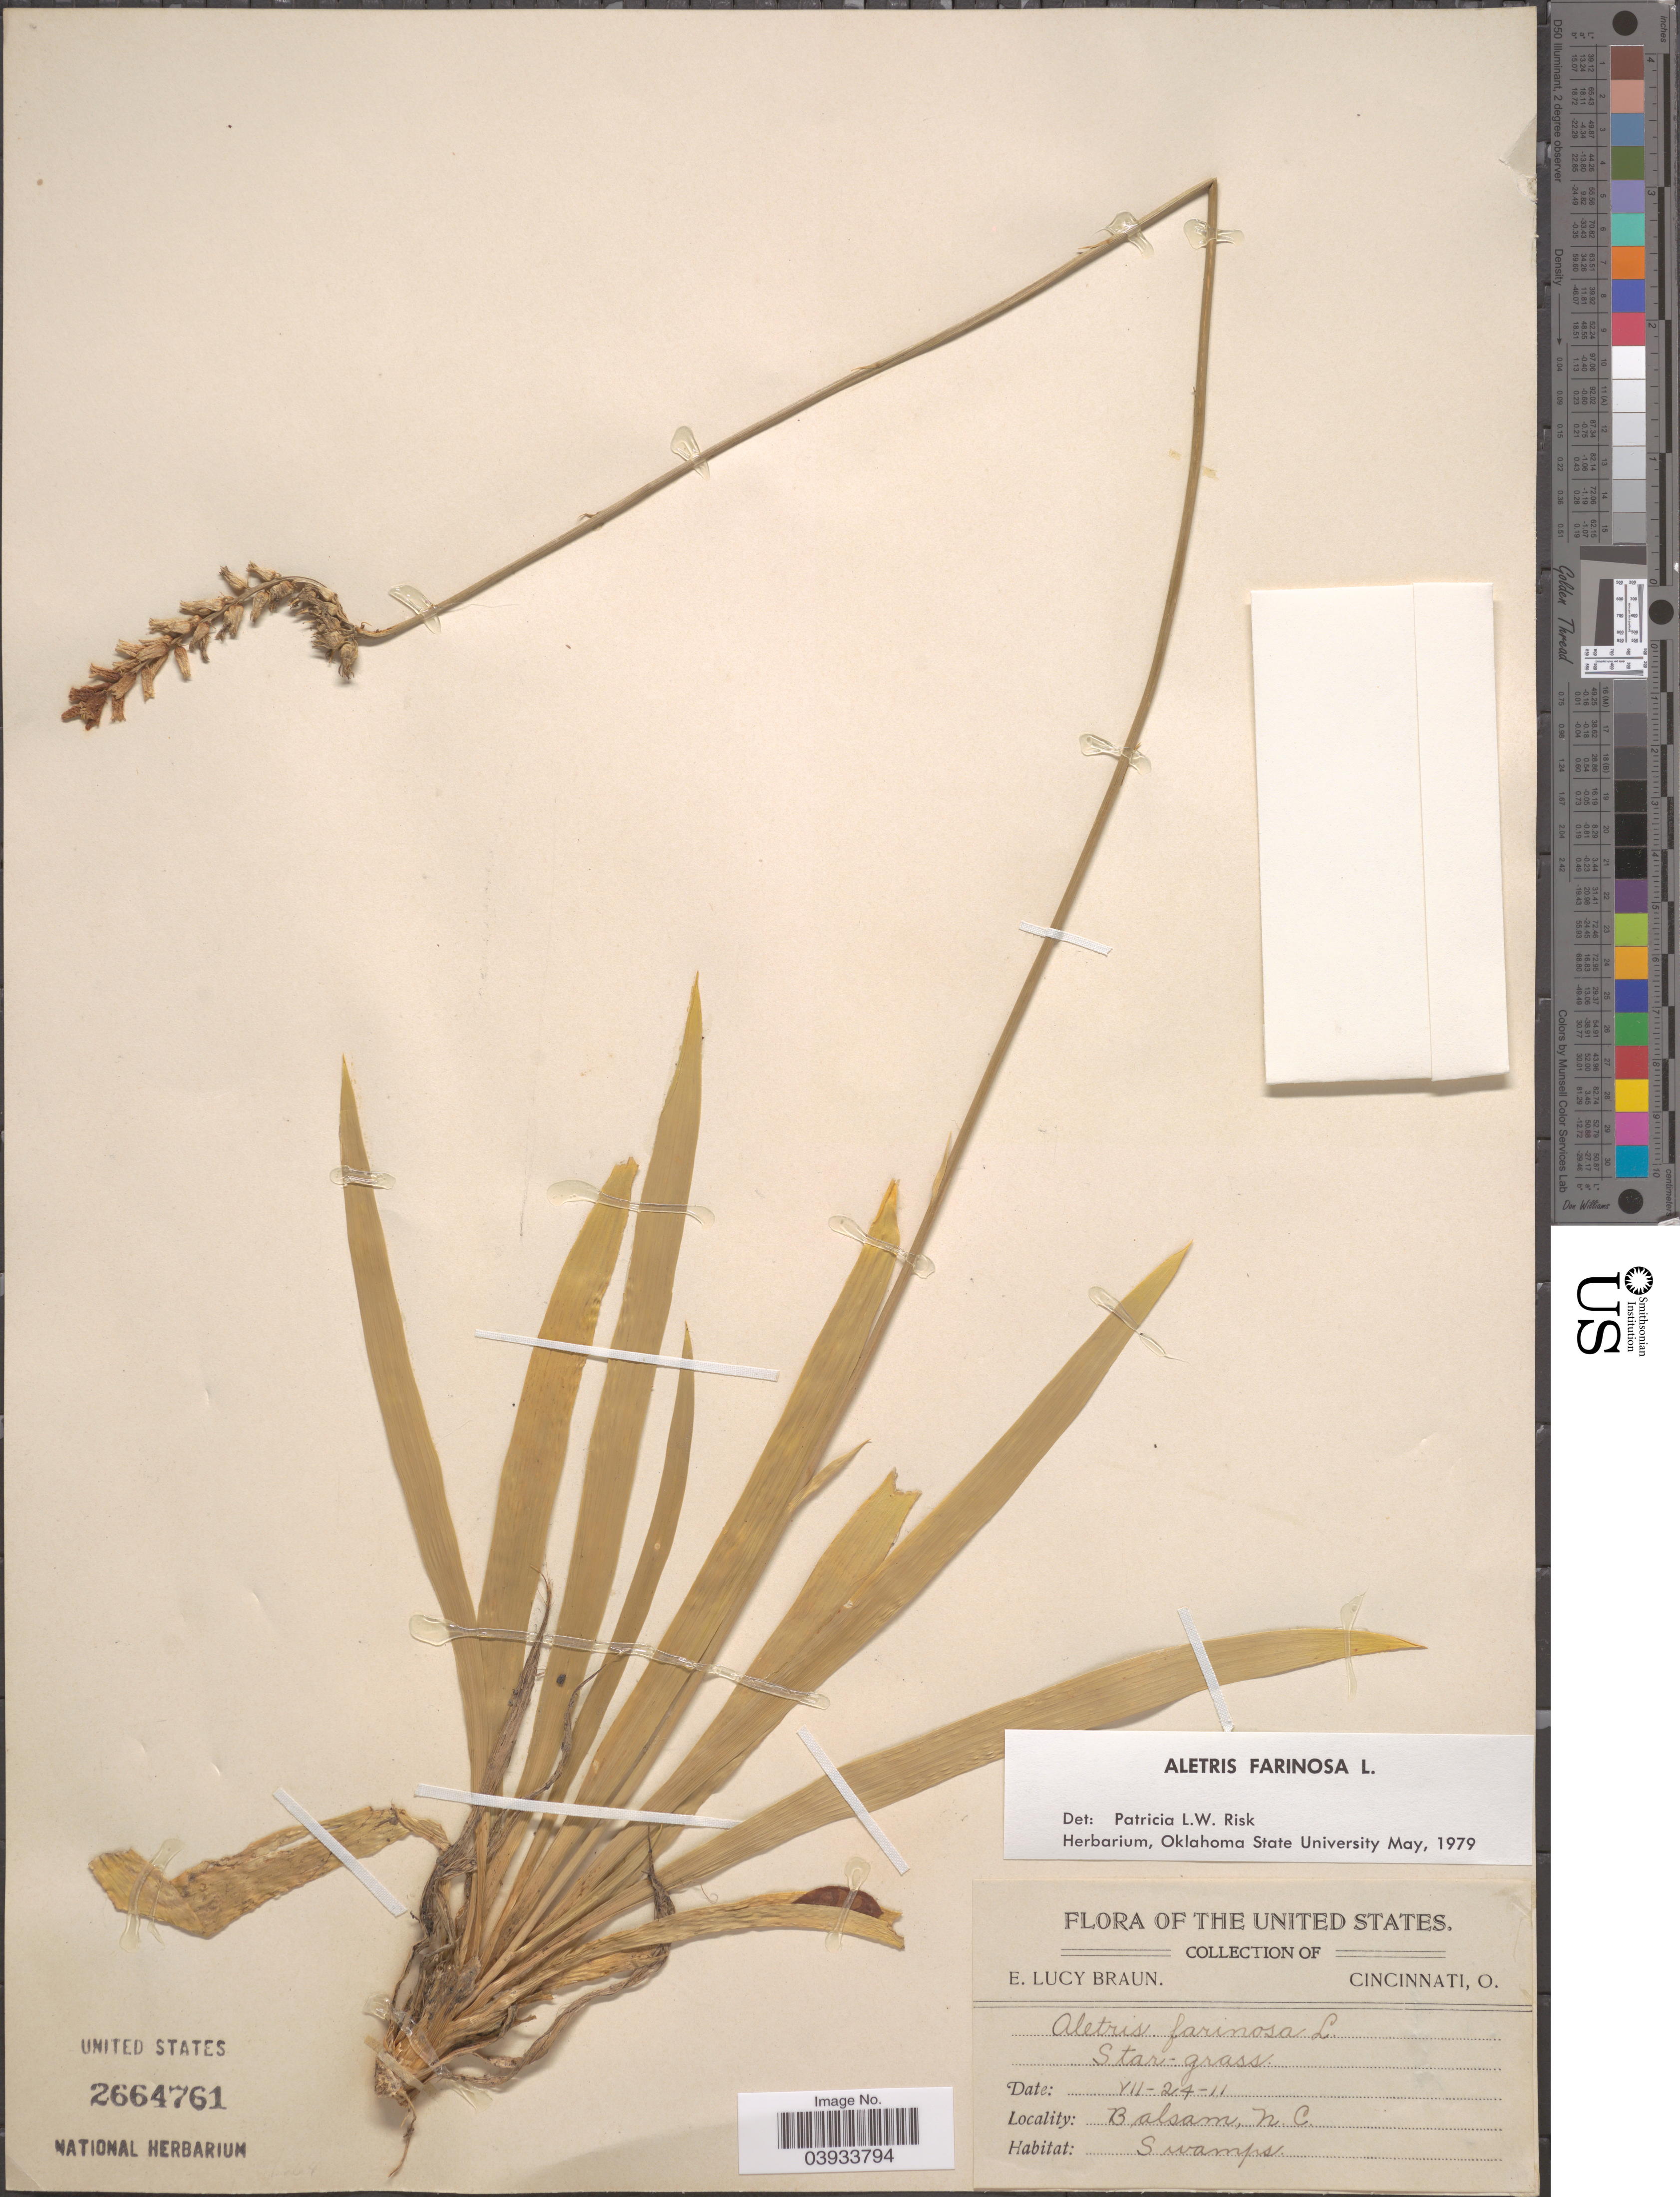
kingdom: Plantae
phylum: Tracheophyta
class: Liliopsida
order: Dioscoreales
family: Nartheciaceae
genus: Aletris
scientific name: Aletris farinosa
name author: L.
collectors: E. L. Braun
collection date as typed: Transcribed d/m/y: 24/7/11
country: United States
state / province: North Carolina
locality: Balsam.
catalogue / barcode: US 2664761